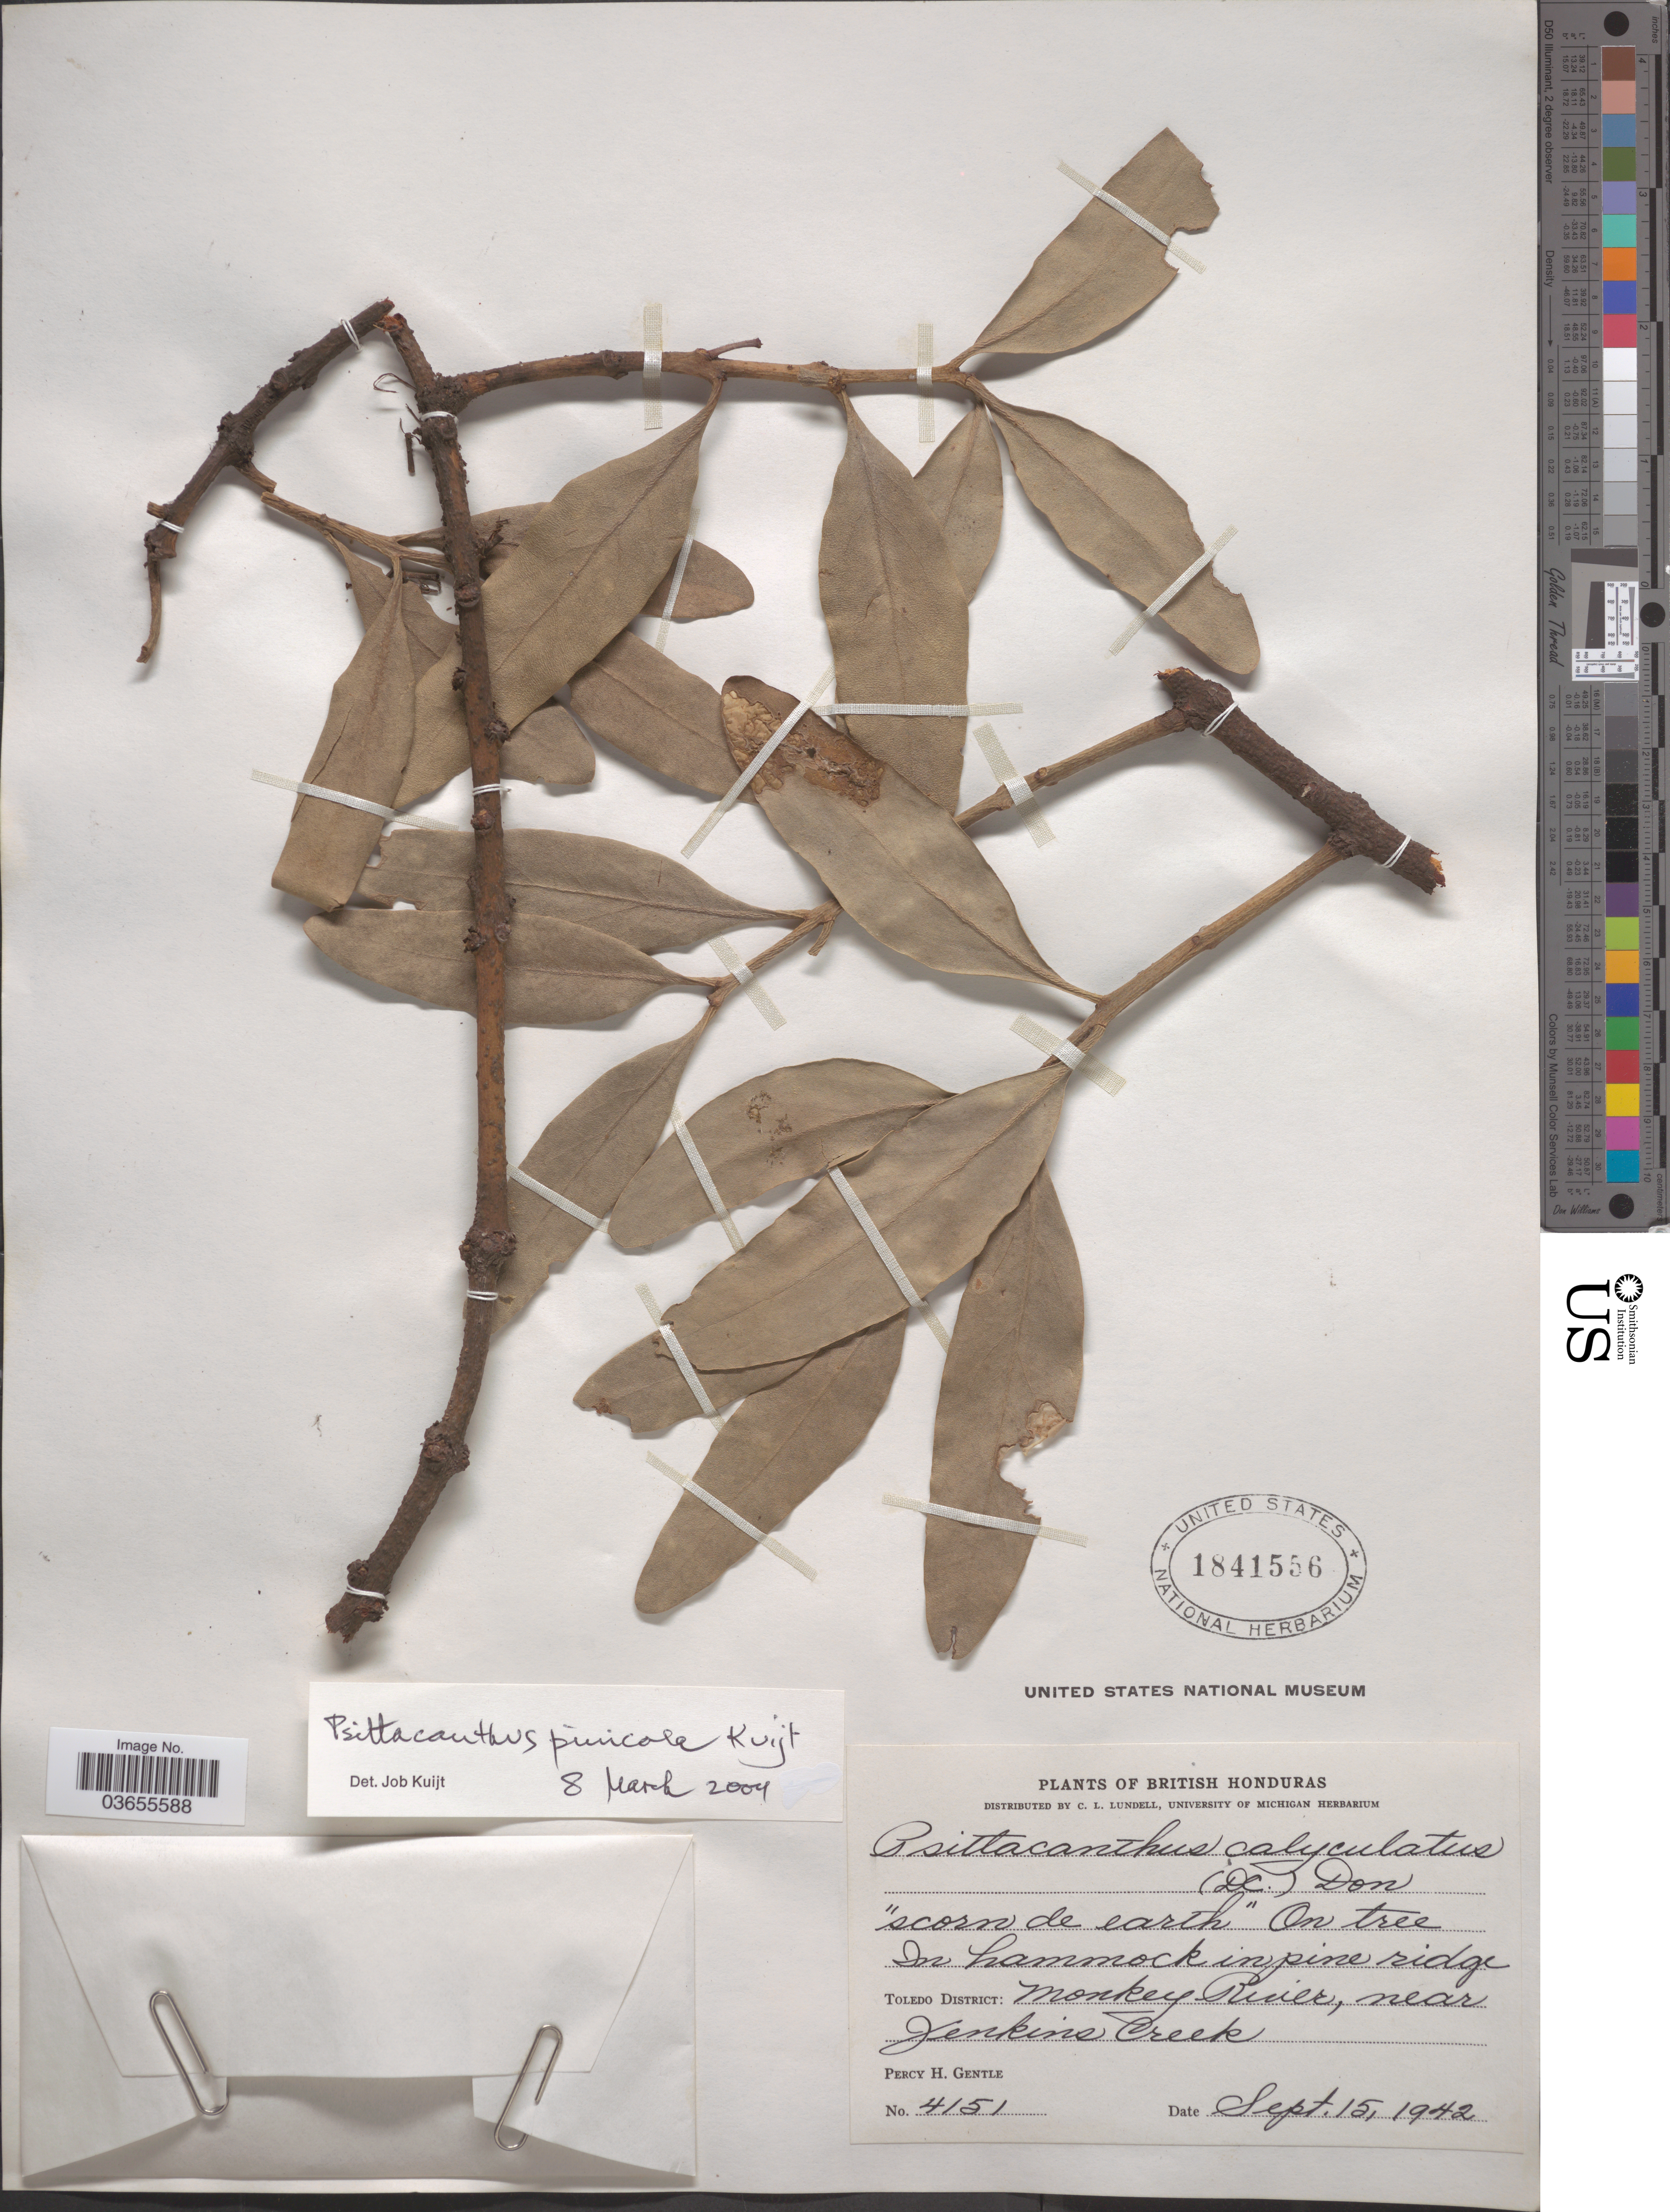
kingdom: Plantae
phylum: Tracheophyta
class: Magnoliopsida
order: Santalales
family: Loranthaceae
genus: Psittacanthus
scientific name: Psittacanthus pinicola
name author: Kuijt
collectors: P. H. Gentle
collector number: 4151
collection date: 1942-09-15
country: Belize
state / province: Toledo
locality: British Honduras. In hammock in pine ridge. Toledo District: Monkey River, near Jenkins Creek.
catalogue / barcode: US 1841556